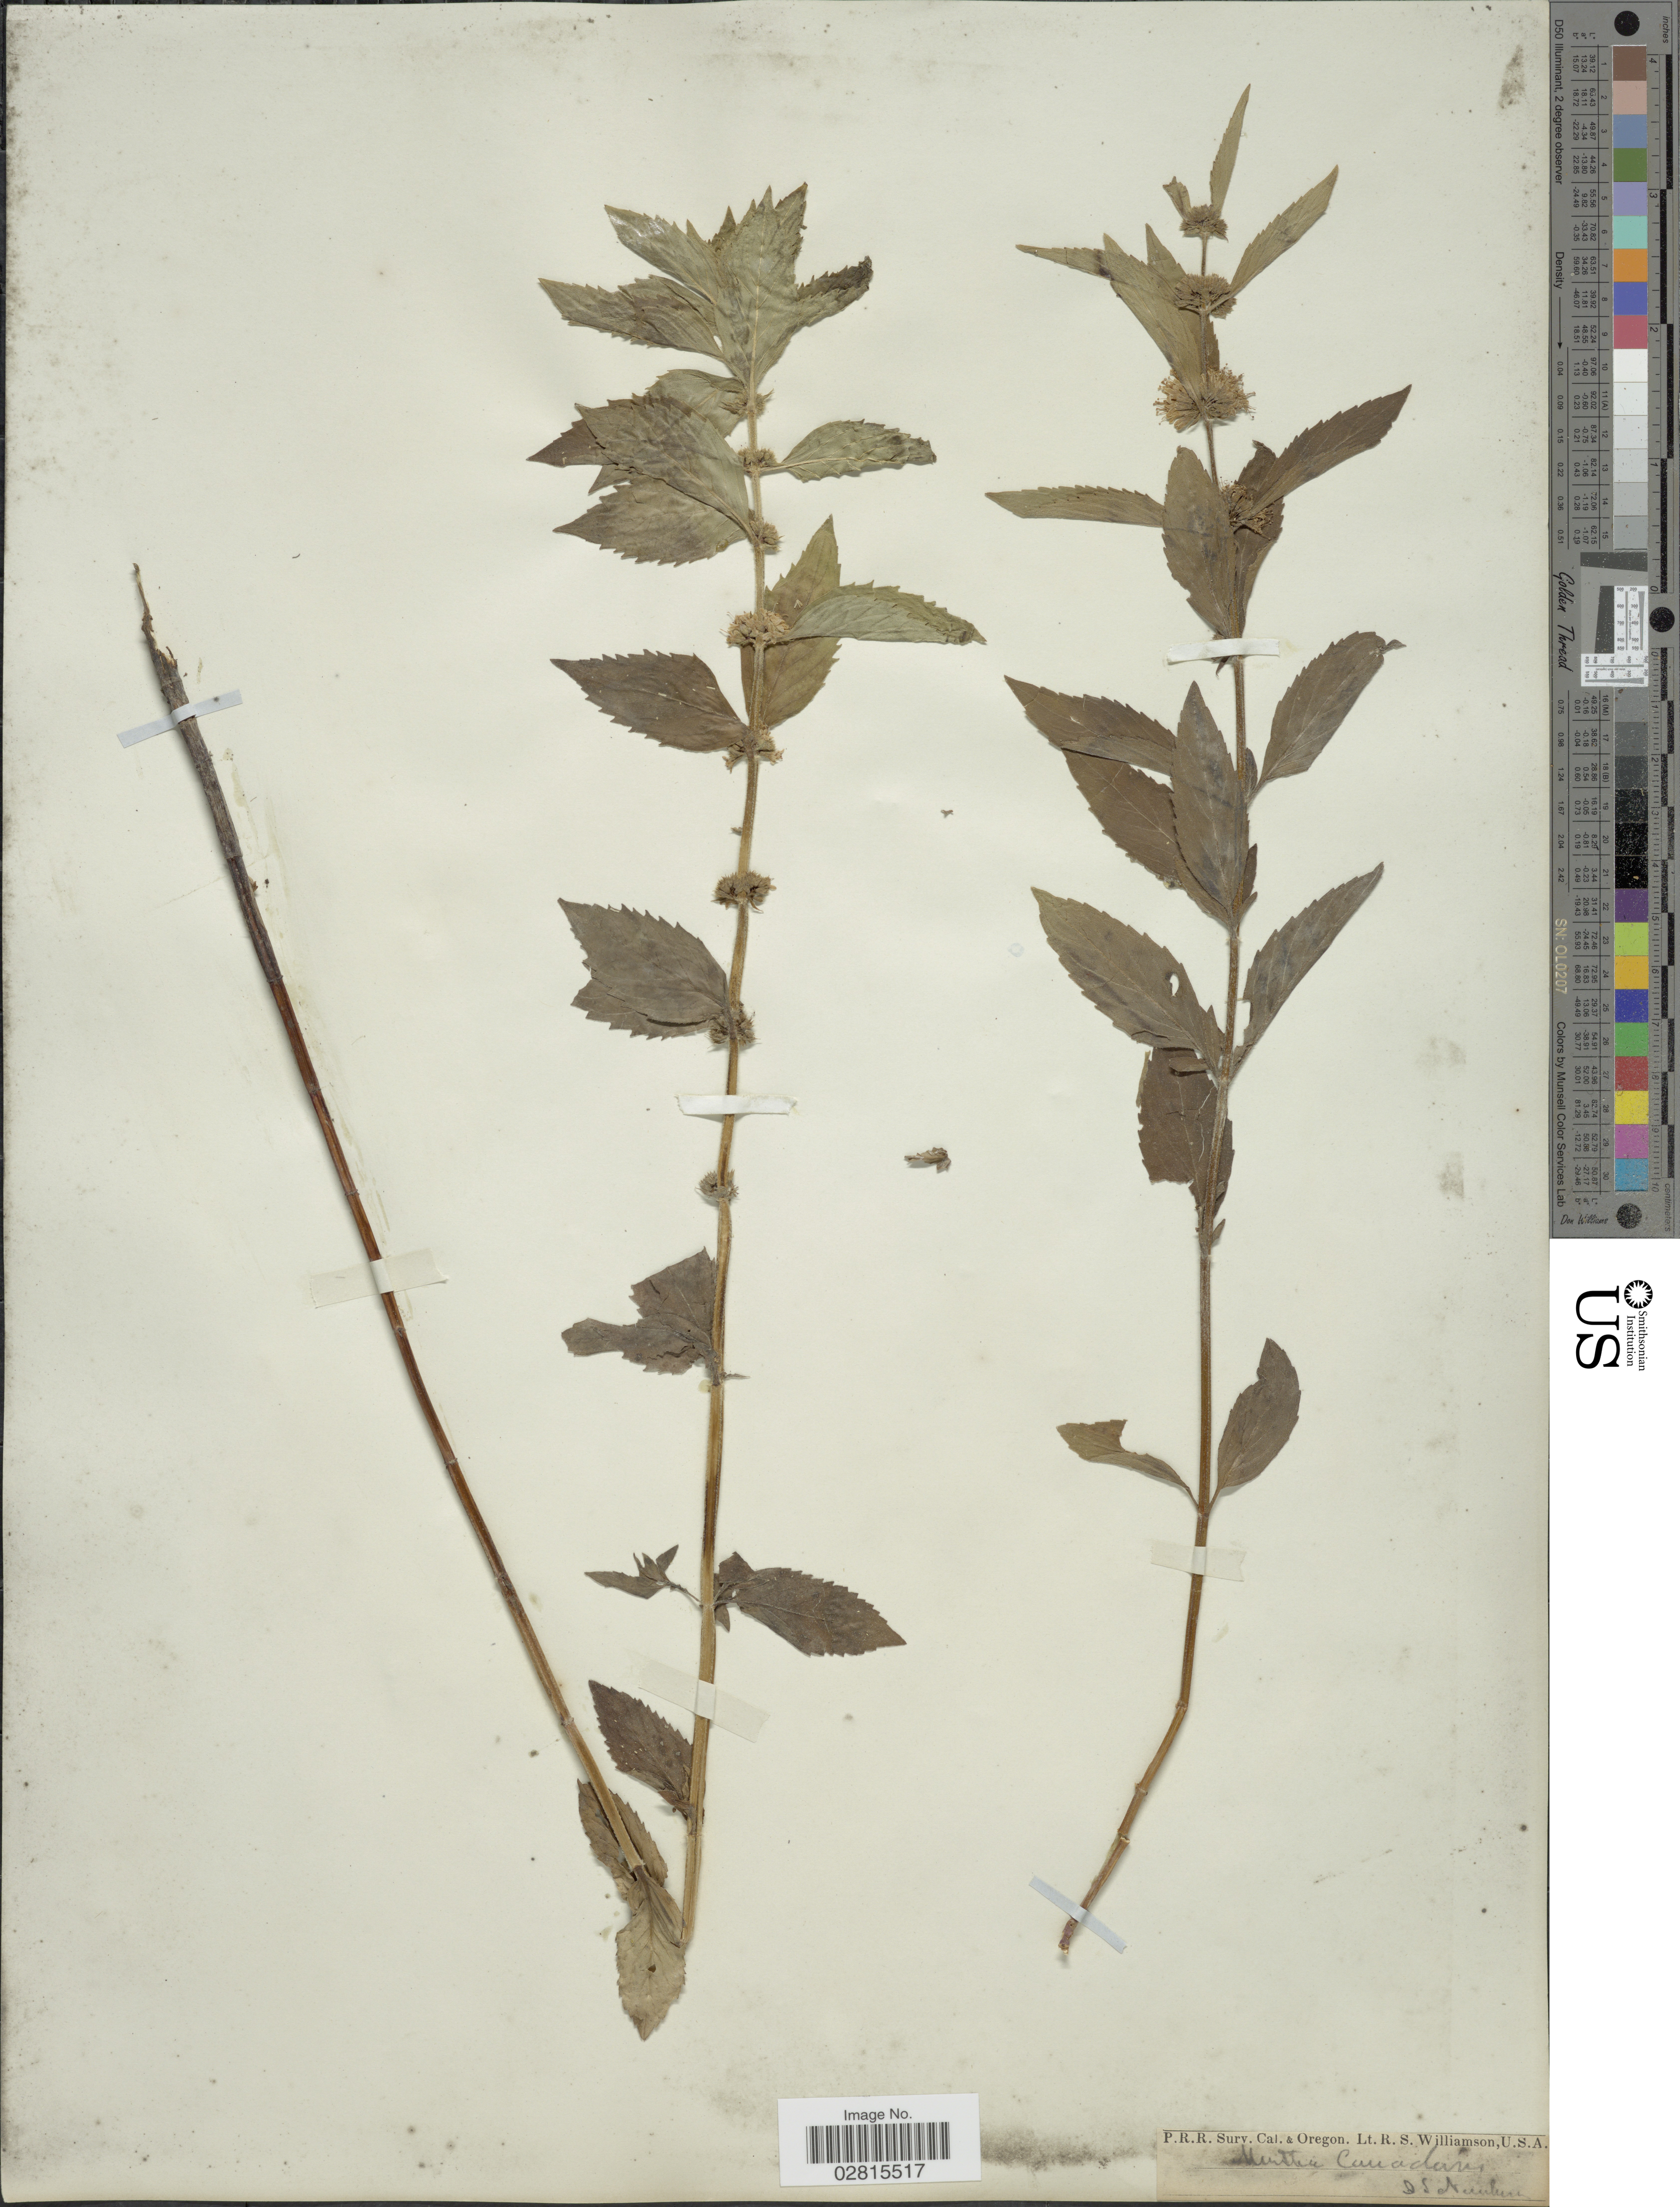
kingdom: Plantae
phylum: Tracheophyta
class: Magnoliopsida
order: Lamiales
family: Lamiaceae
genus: Mentha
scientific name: Mentha canadensis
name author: L.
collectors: D. Nunken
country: United States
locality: Cal. & Oregon.